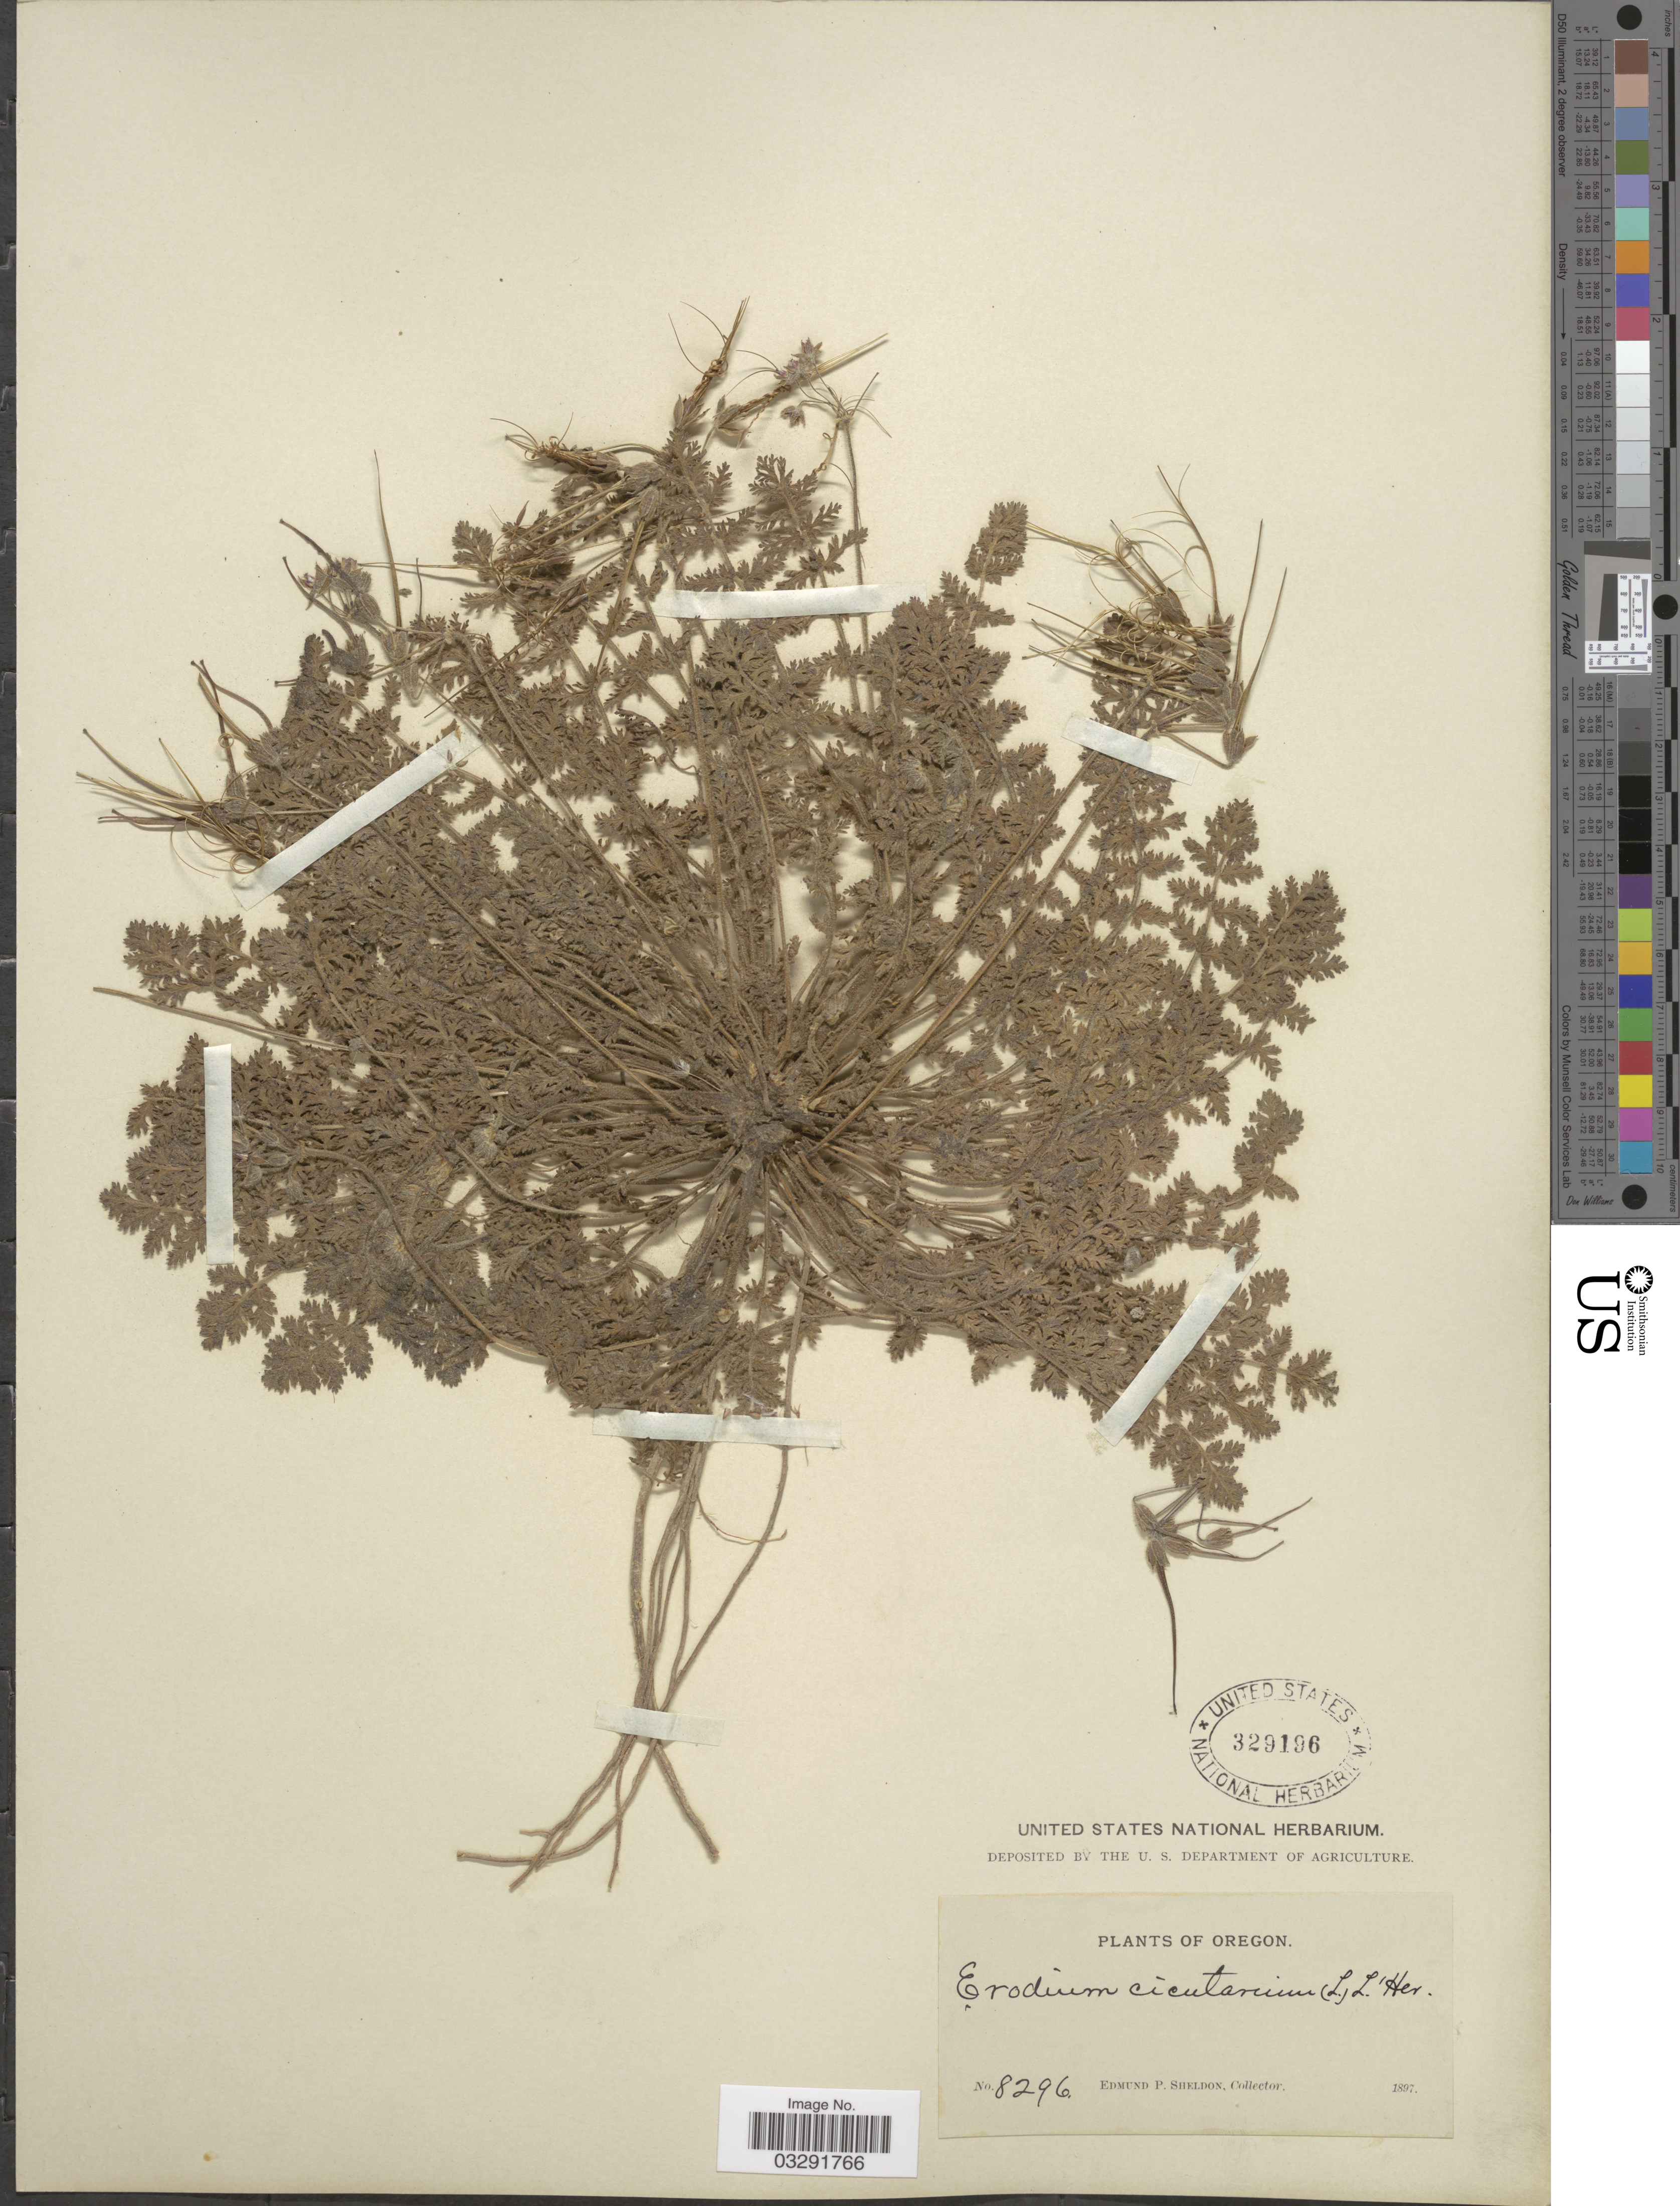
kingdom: Plantae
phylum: Tracheophyta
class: Magnoliopsida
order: Geraniales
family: Geraniaceae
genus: Erodium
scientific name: Erodium cicutarium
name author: (L.) L'Hér.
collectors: E. P. Sheldon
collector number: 8296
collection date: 1897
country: United States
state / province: Oregon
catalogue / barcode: US 329196